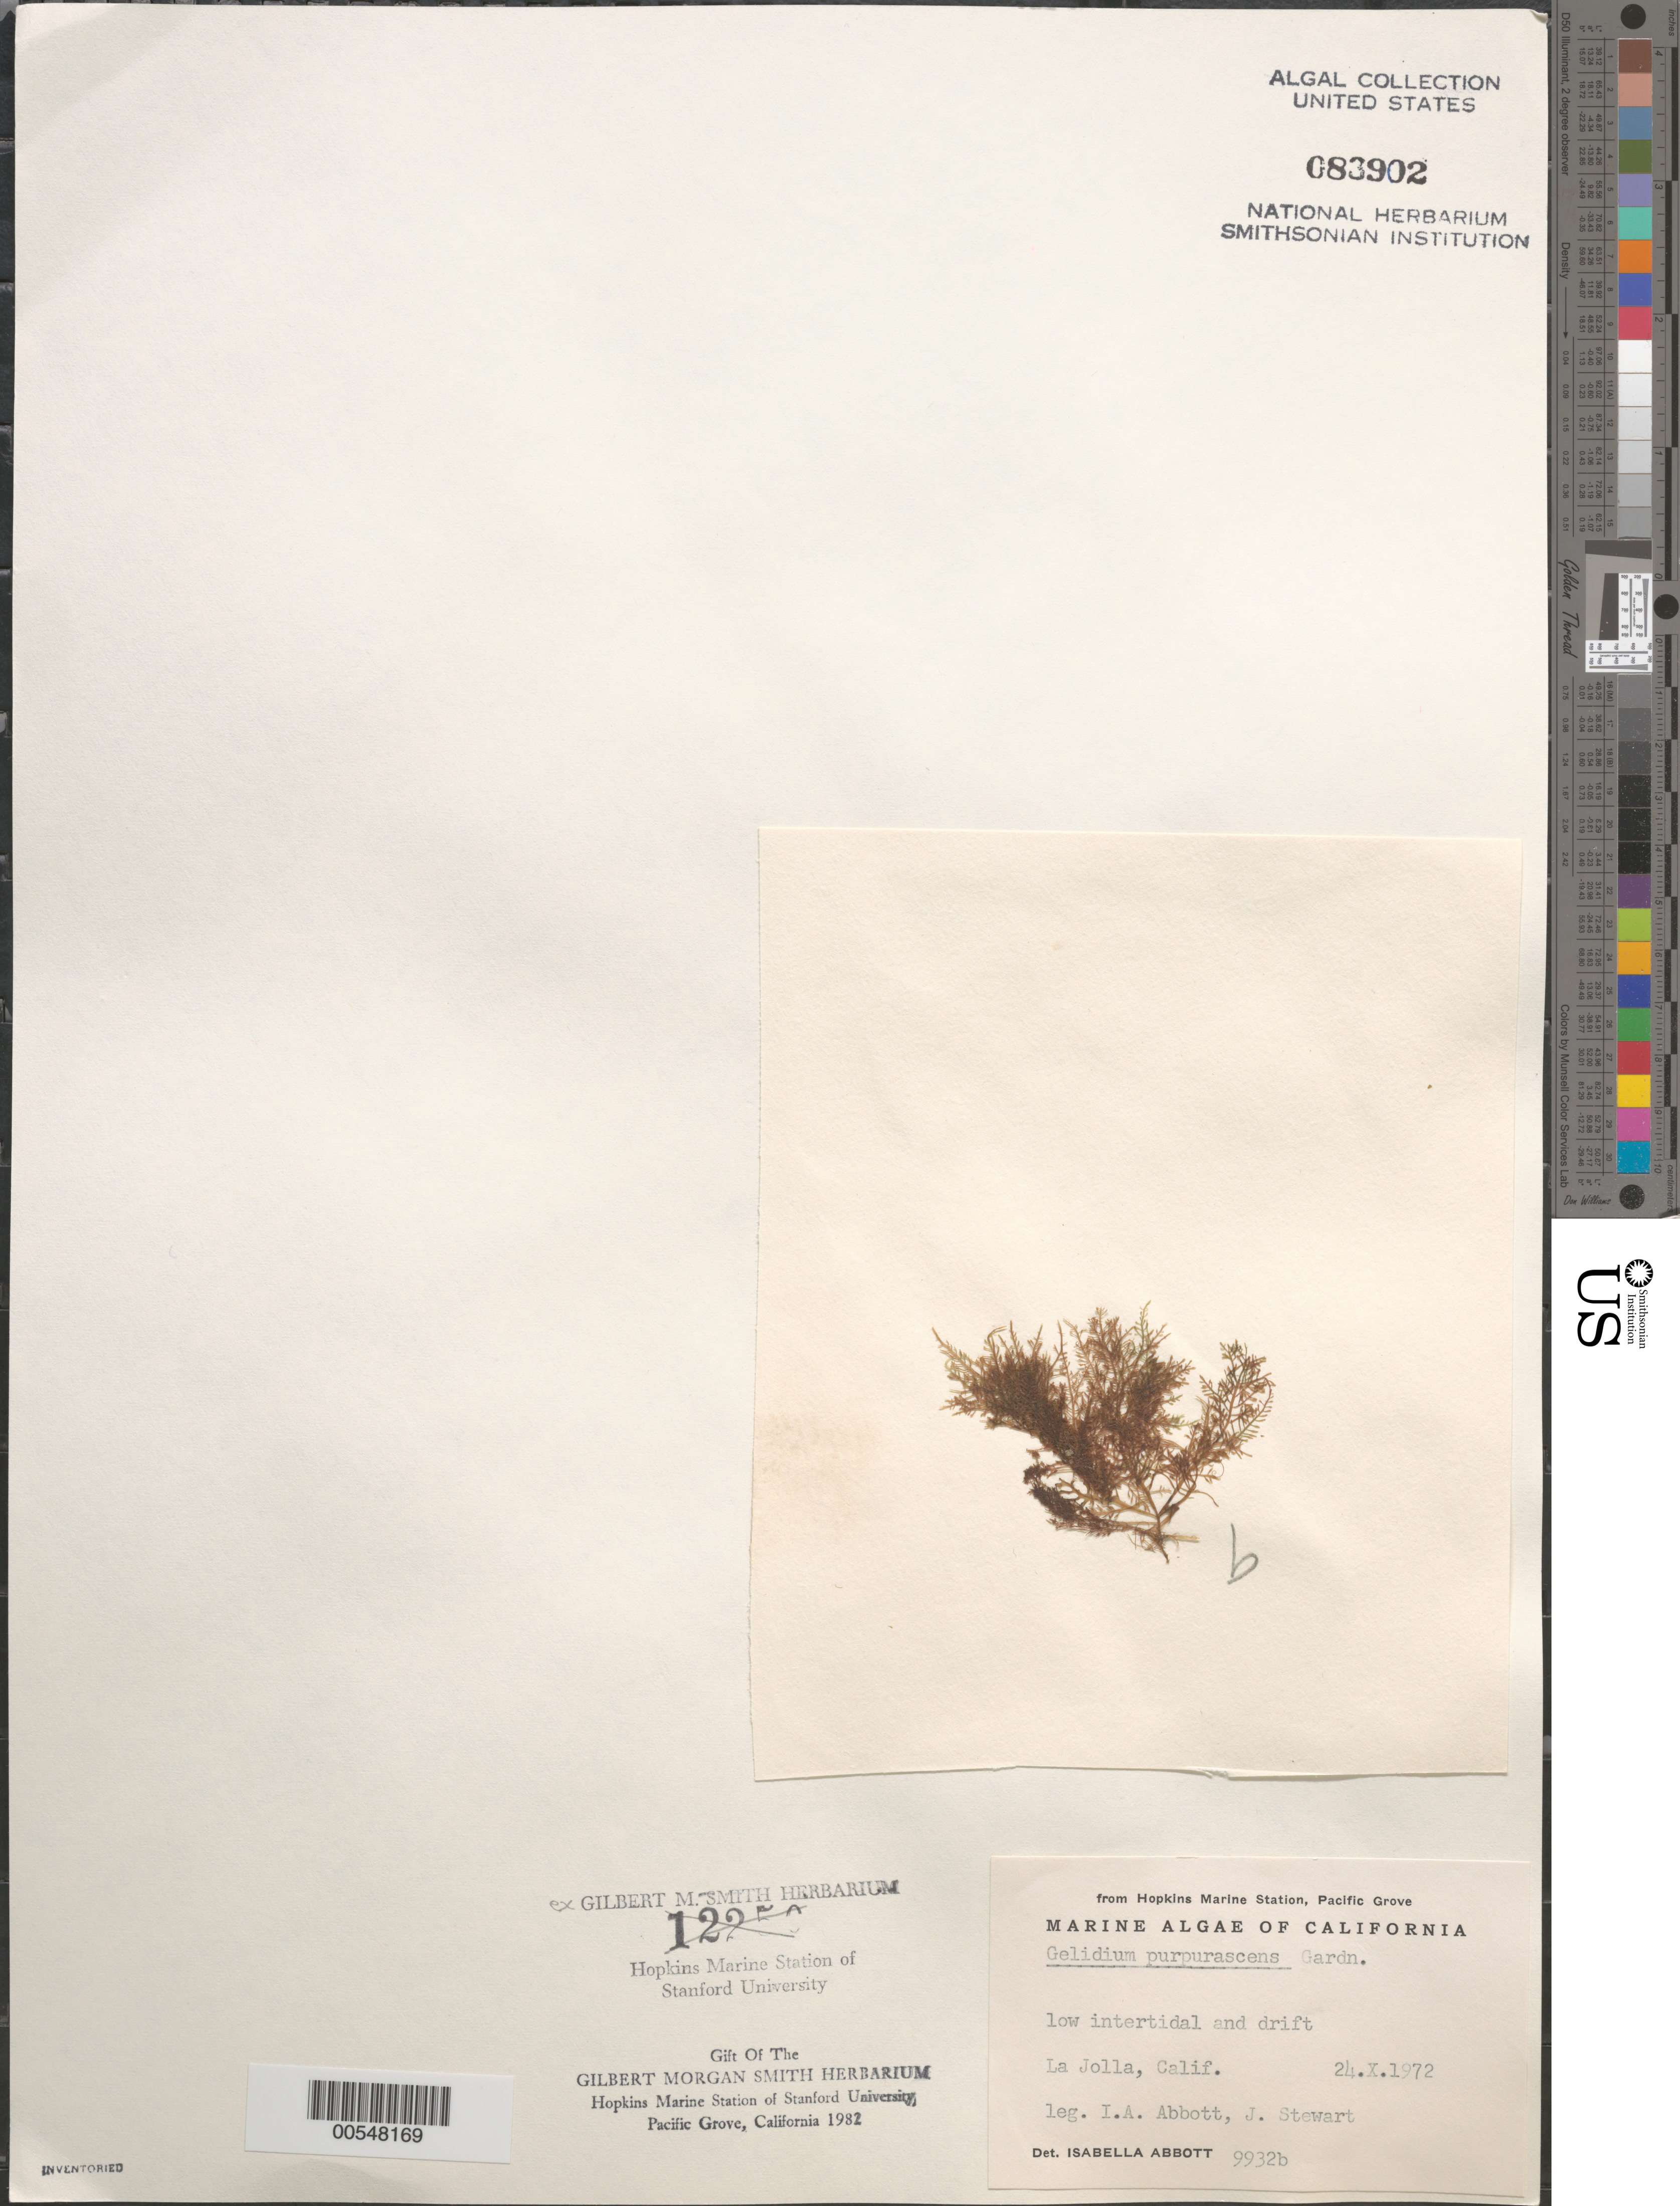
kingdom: Plantae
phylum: Rhodophyta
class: Florideophyceae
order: Gelidiales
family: Gelidiaceae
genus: Gelidium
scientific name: Gelidium purpurascens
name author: N.L. Gardner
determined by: Abbott, Isabella A.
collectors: I. A. Abbott & J. Stewart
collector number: IAA 9932b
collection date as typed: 24 Oct 1972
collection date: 1972-10-24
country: United States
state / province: California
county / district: San Diego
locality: La Jolla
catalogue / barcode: US 83902